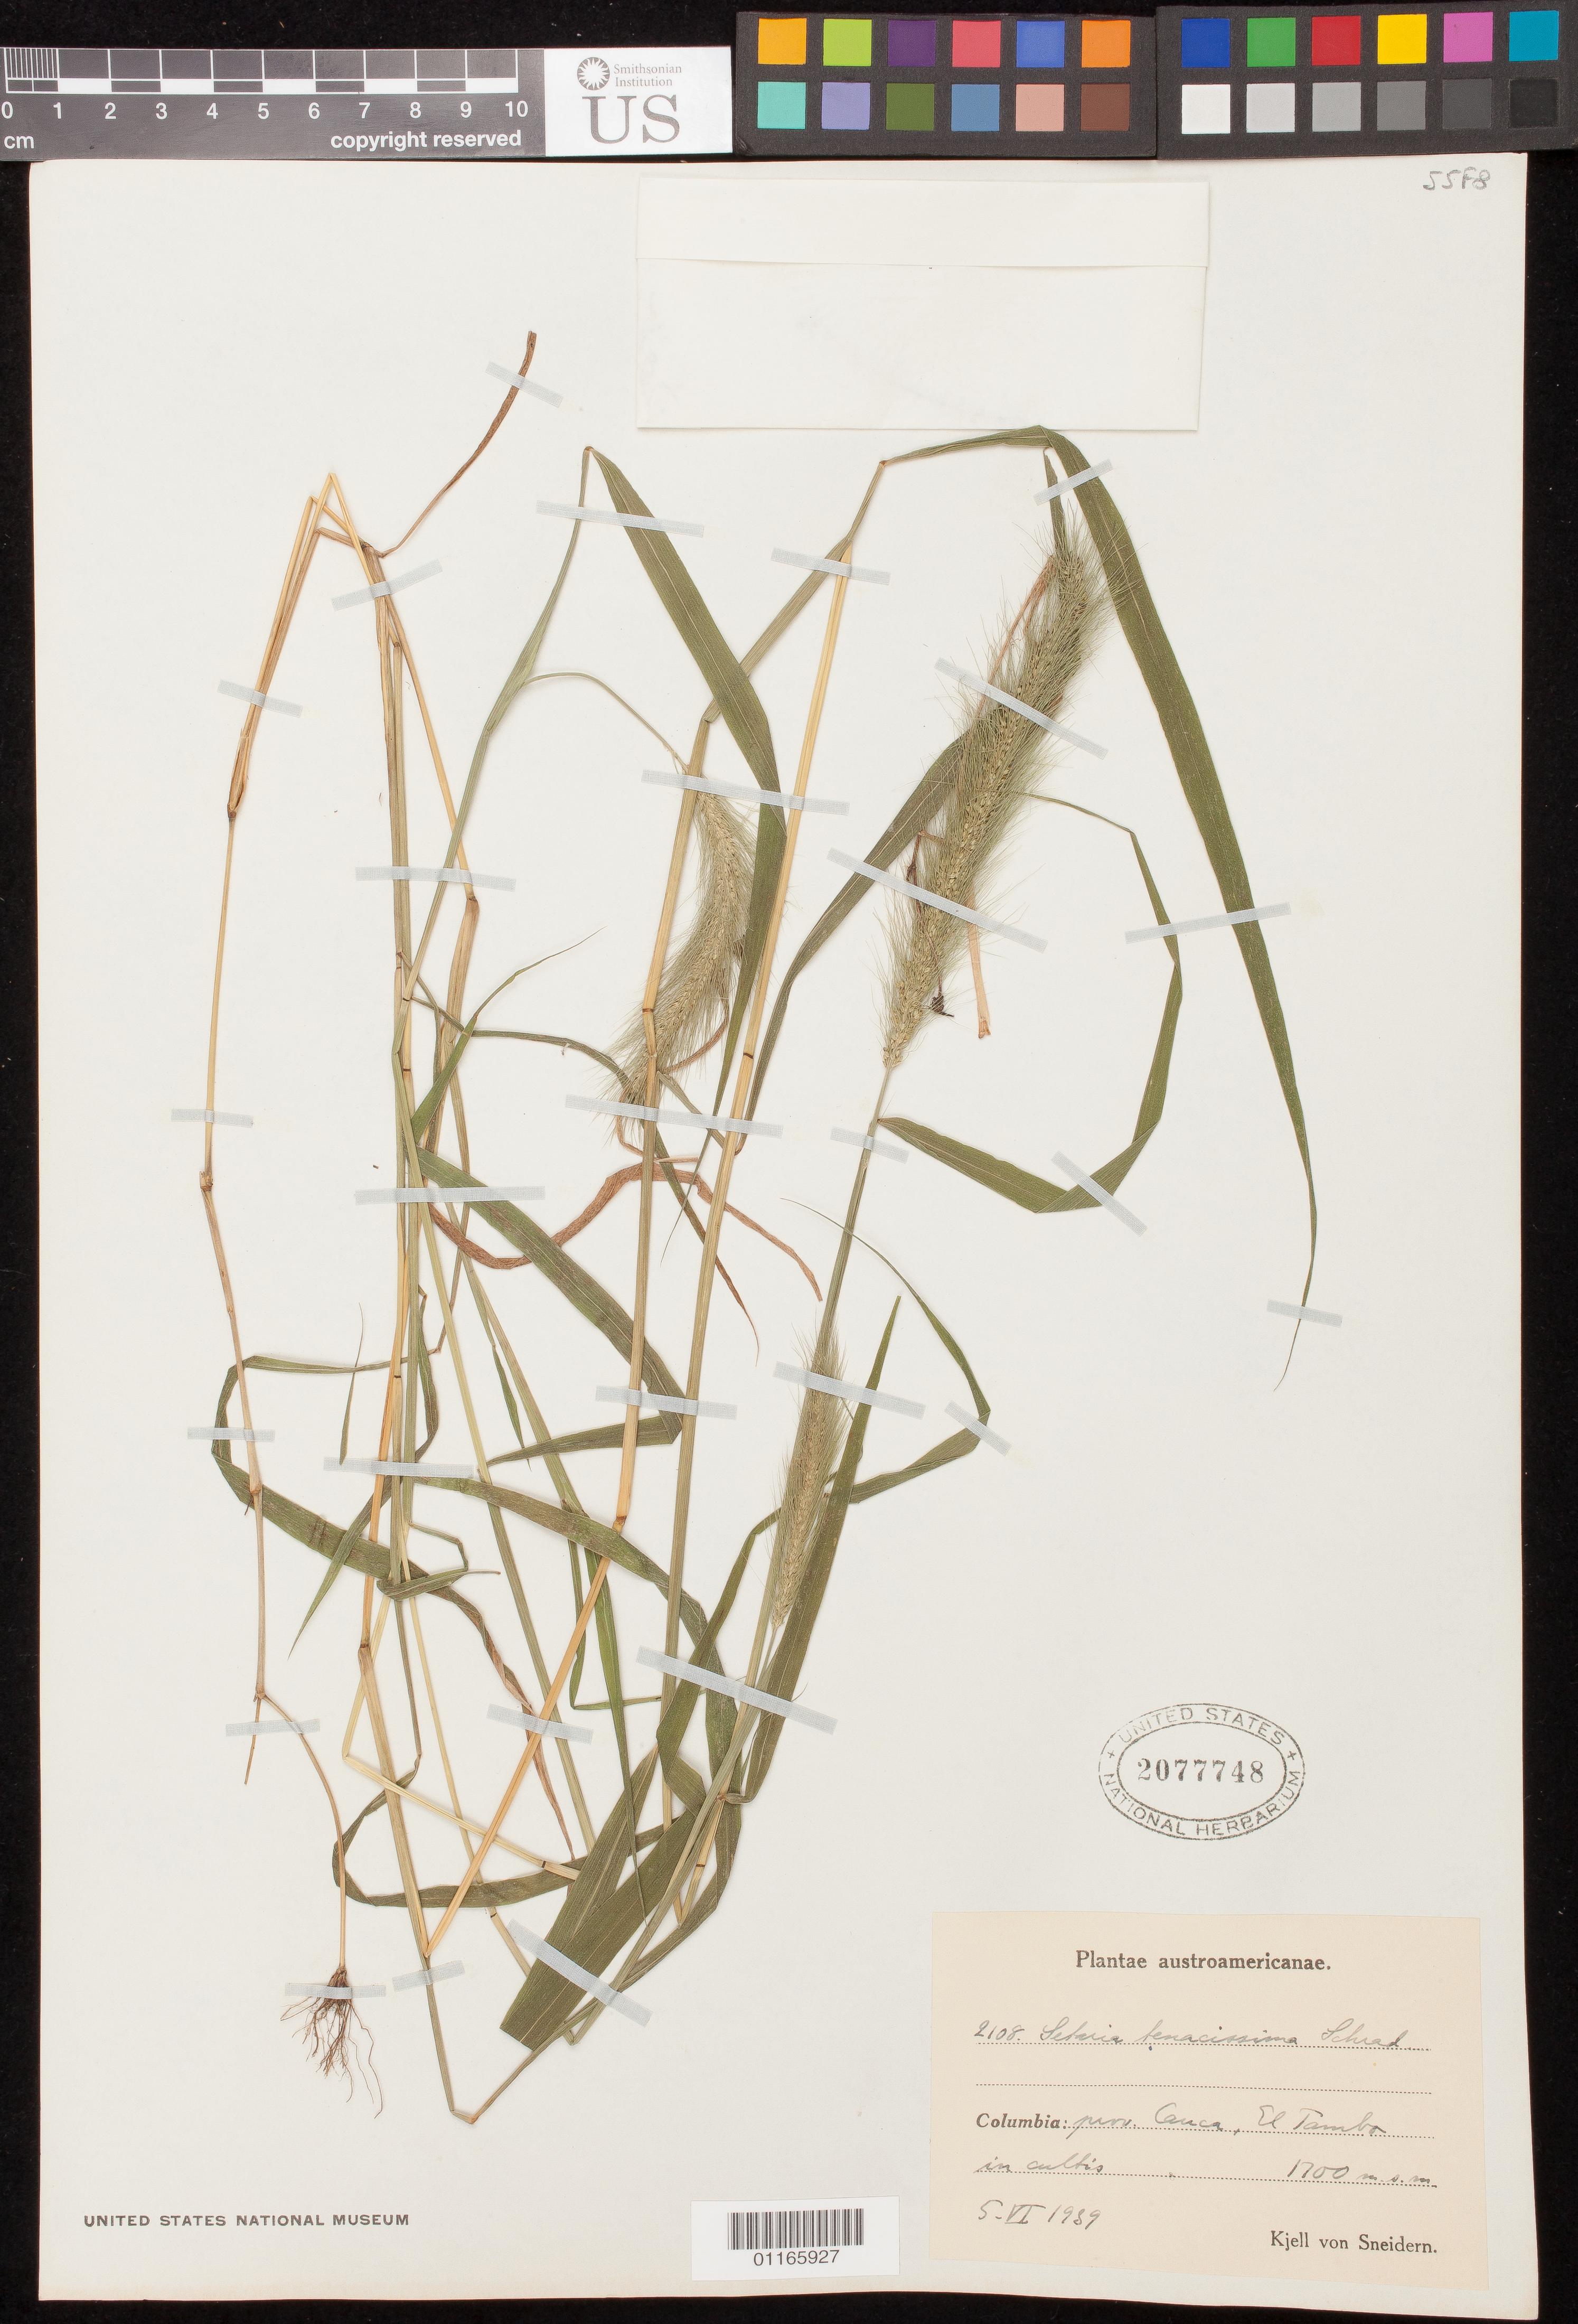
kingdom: Plantae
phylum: Tracheophyta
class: Liliopsida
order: Poales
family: Poaceae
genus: Setaria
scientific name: Setaria tenacissima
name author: Schrad. ex Schult.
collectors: K. von Sneidern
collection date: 1959-06-05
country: Colombia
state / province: Cauca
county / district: El Tambo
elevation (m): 1700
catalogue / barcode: US 2077748